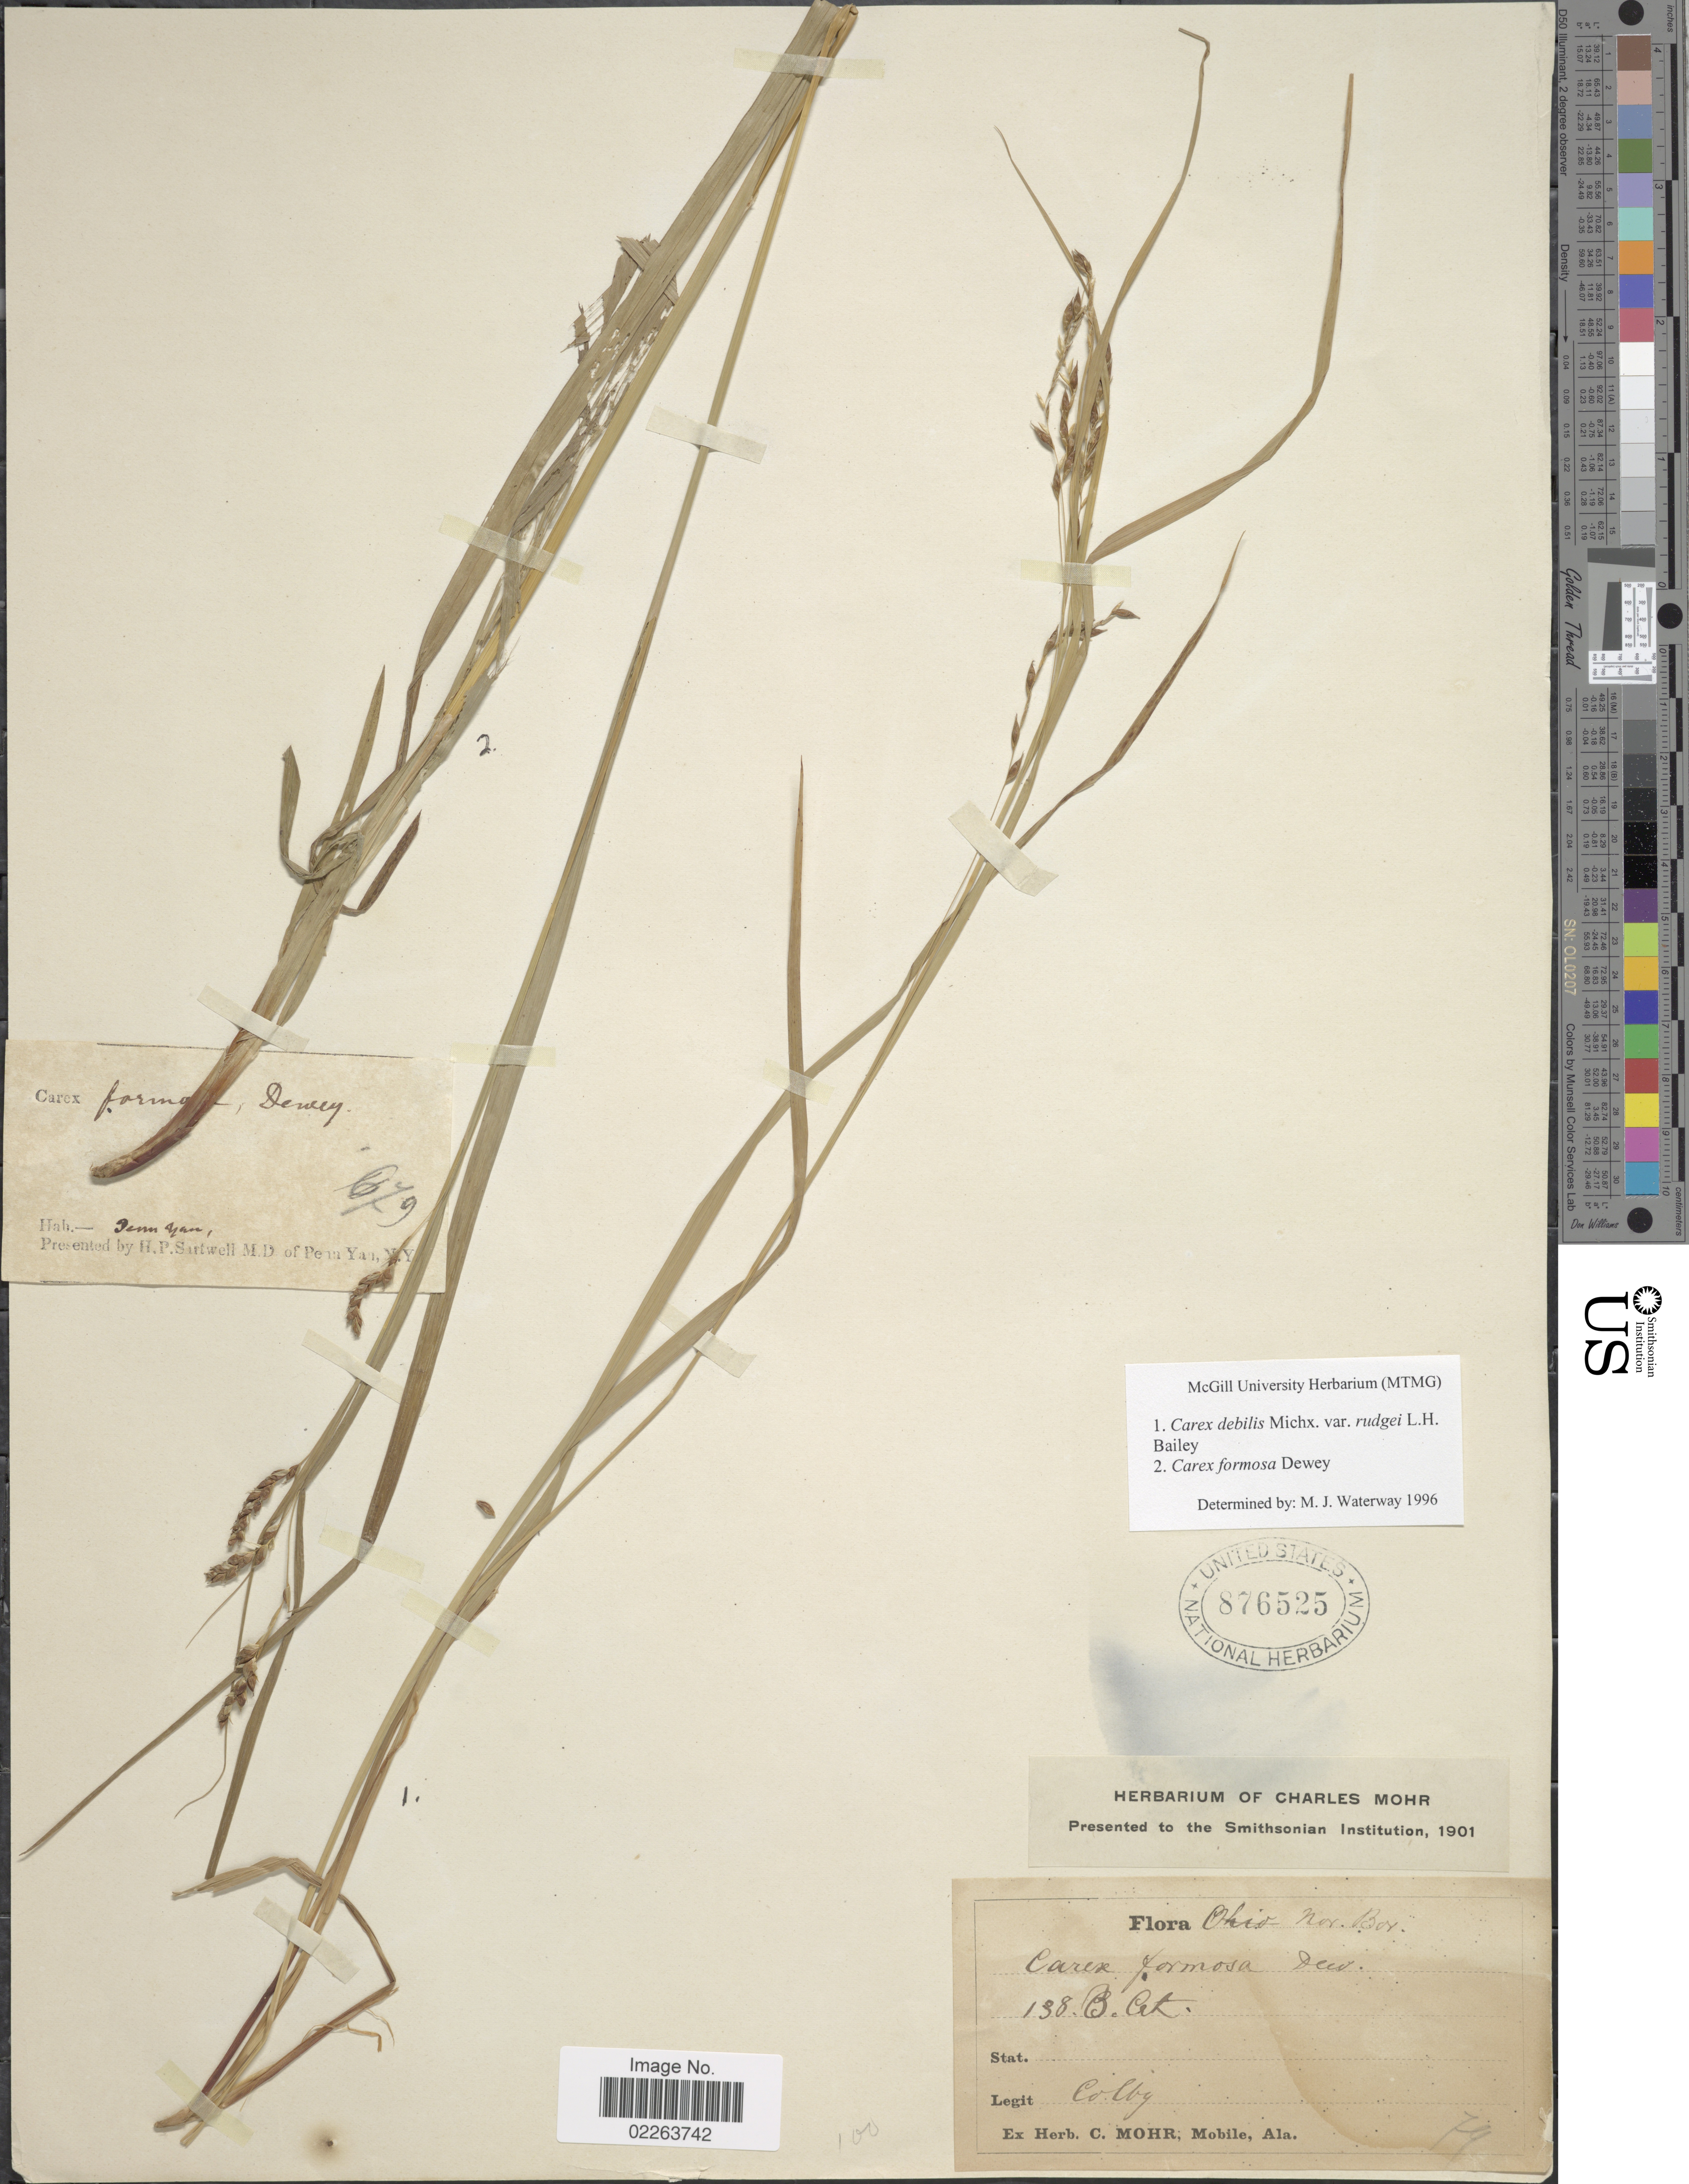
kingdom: Plantae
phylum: Tracheophyta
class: Liliopsida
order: Poales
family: Cyperaceae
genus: Carex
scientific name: Carex flexuosa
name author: Muhl. ex Willd.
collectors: Colby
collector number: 79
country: United States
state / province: Ohio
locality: Nor. Bor. [interpreted]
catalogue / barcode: US 876525-2